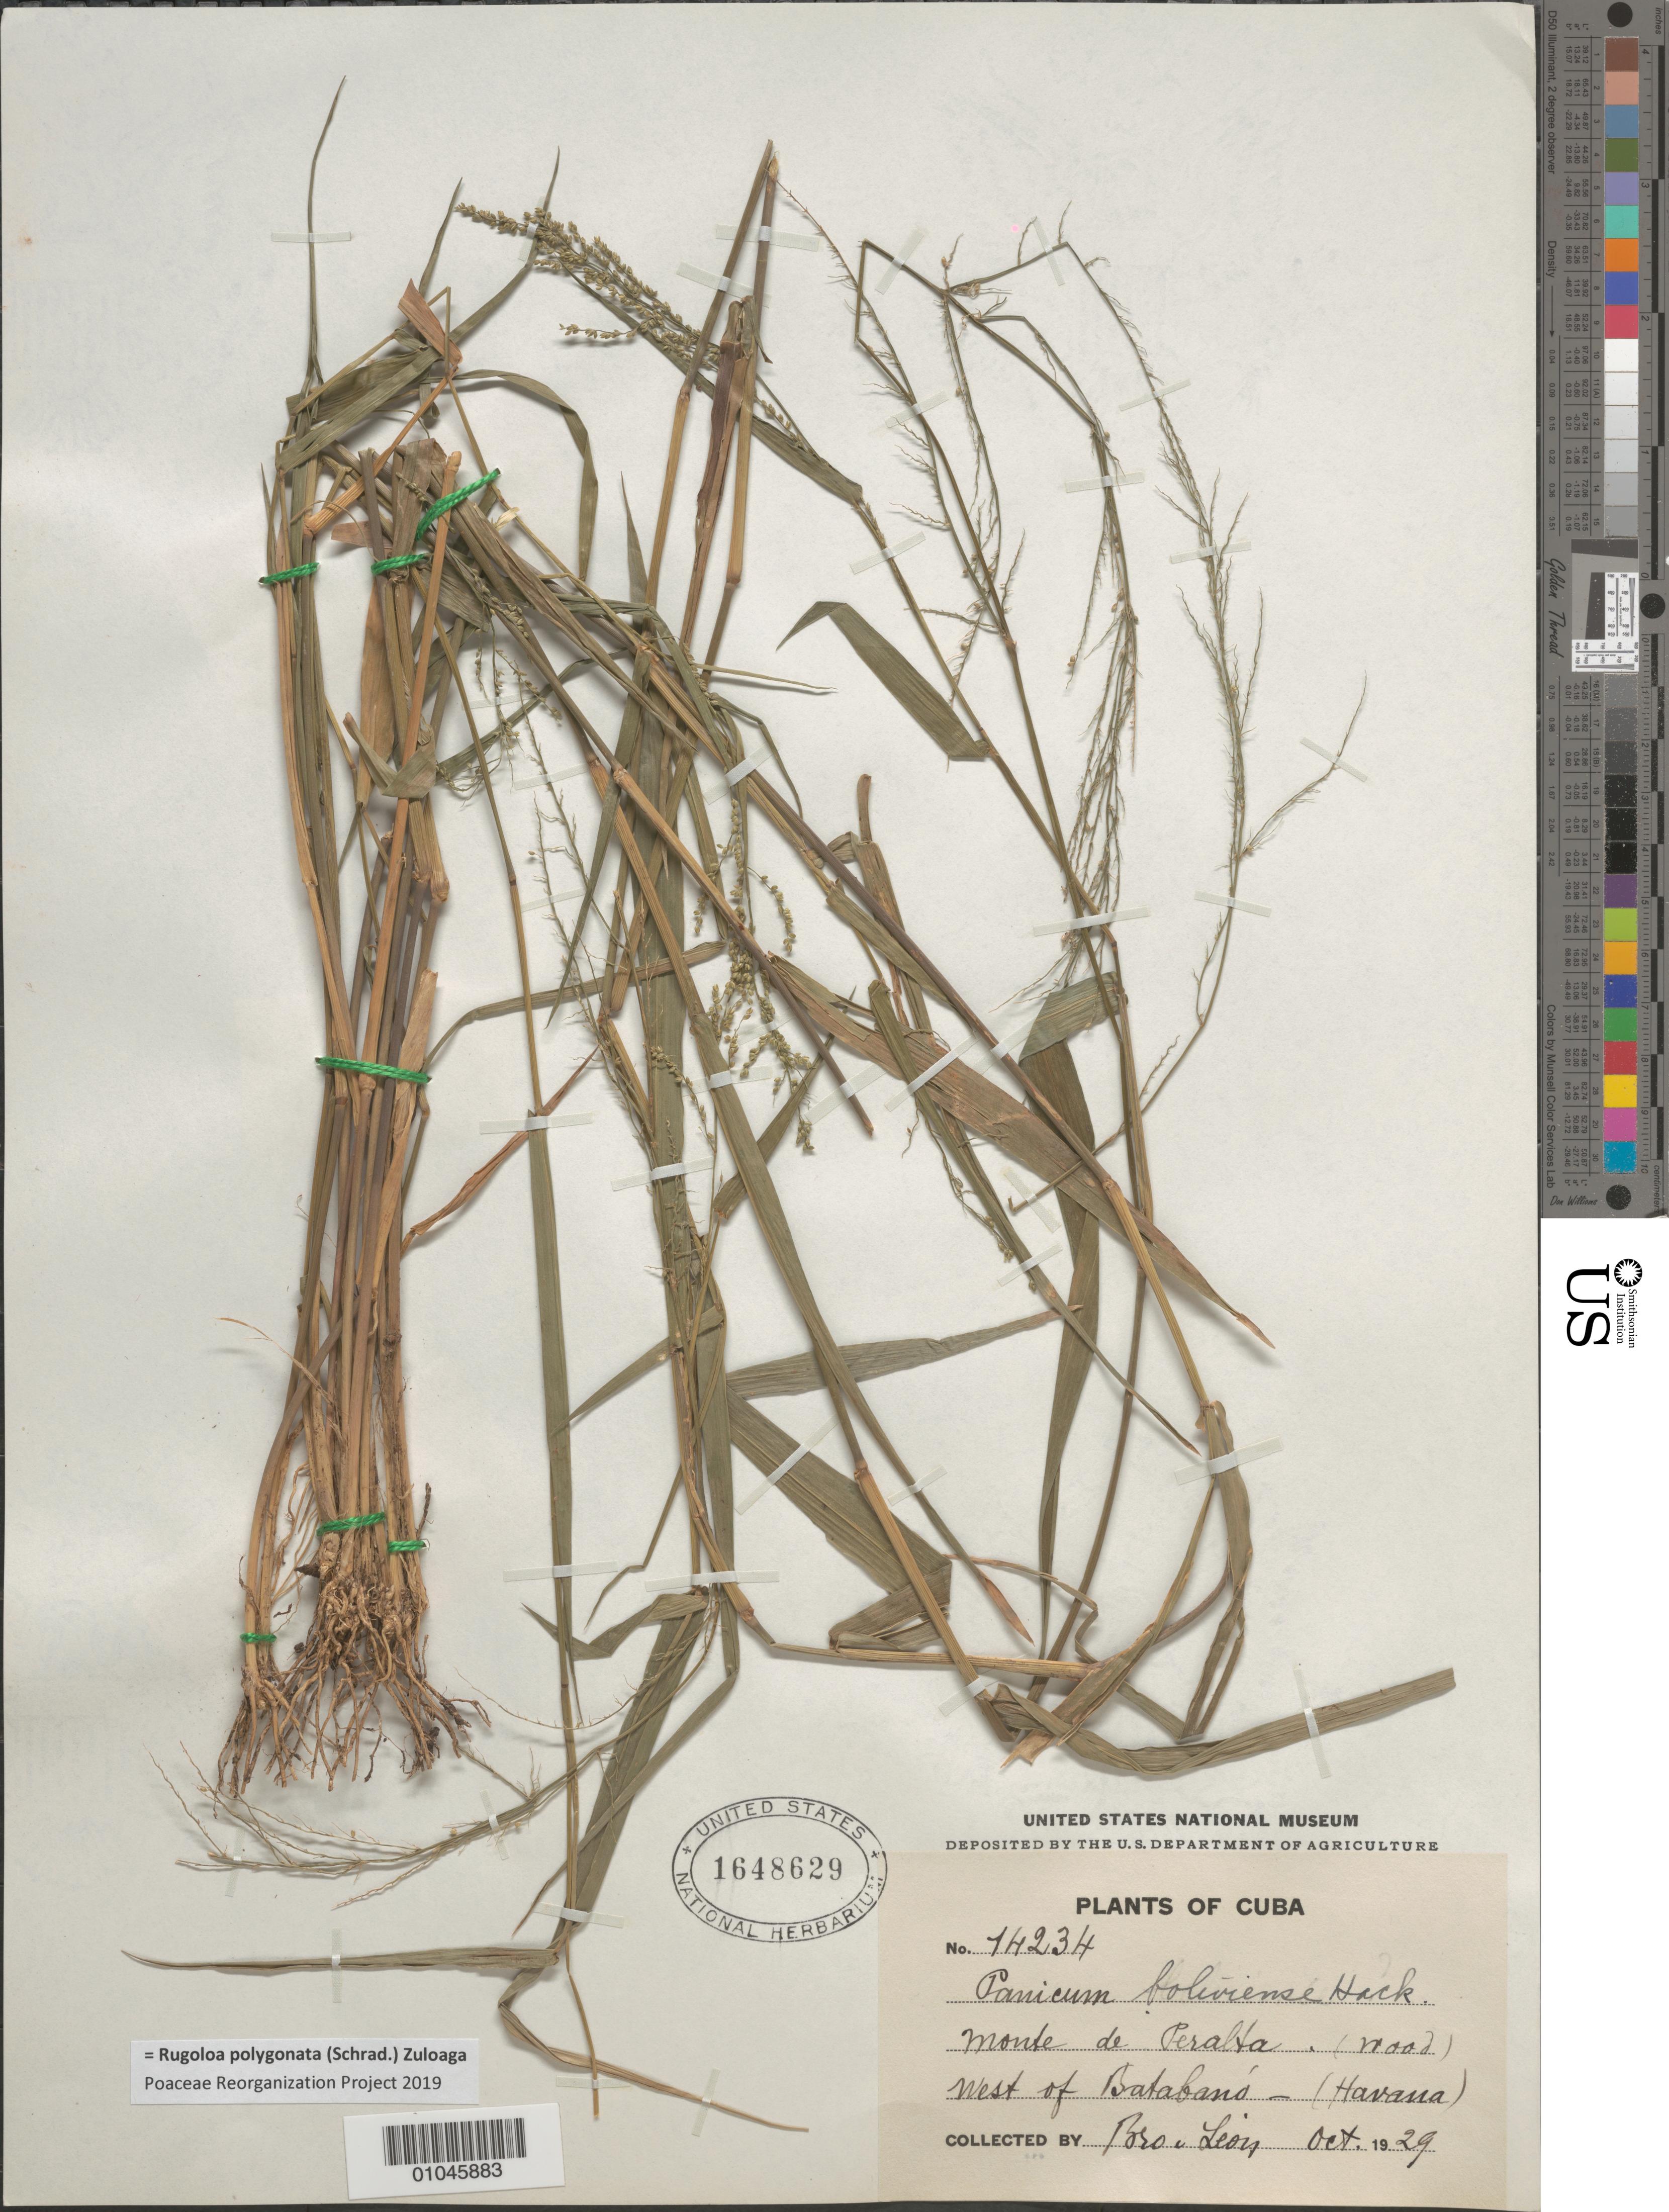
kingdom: Plantae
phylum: Tracheophyta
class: Liliopsida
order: Poales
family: Poaceae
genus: Panicum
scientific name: Panicum boliviense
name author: Hack.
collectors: Bro. León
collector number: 14234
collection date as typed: Oct 1929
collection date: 1929-10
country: Cuba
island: Cuba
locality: Monte de Peralta (wood) W of Batabono (Havana)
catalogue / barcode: US 1648629